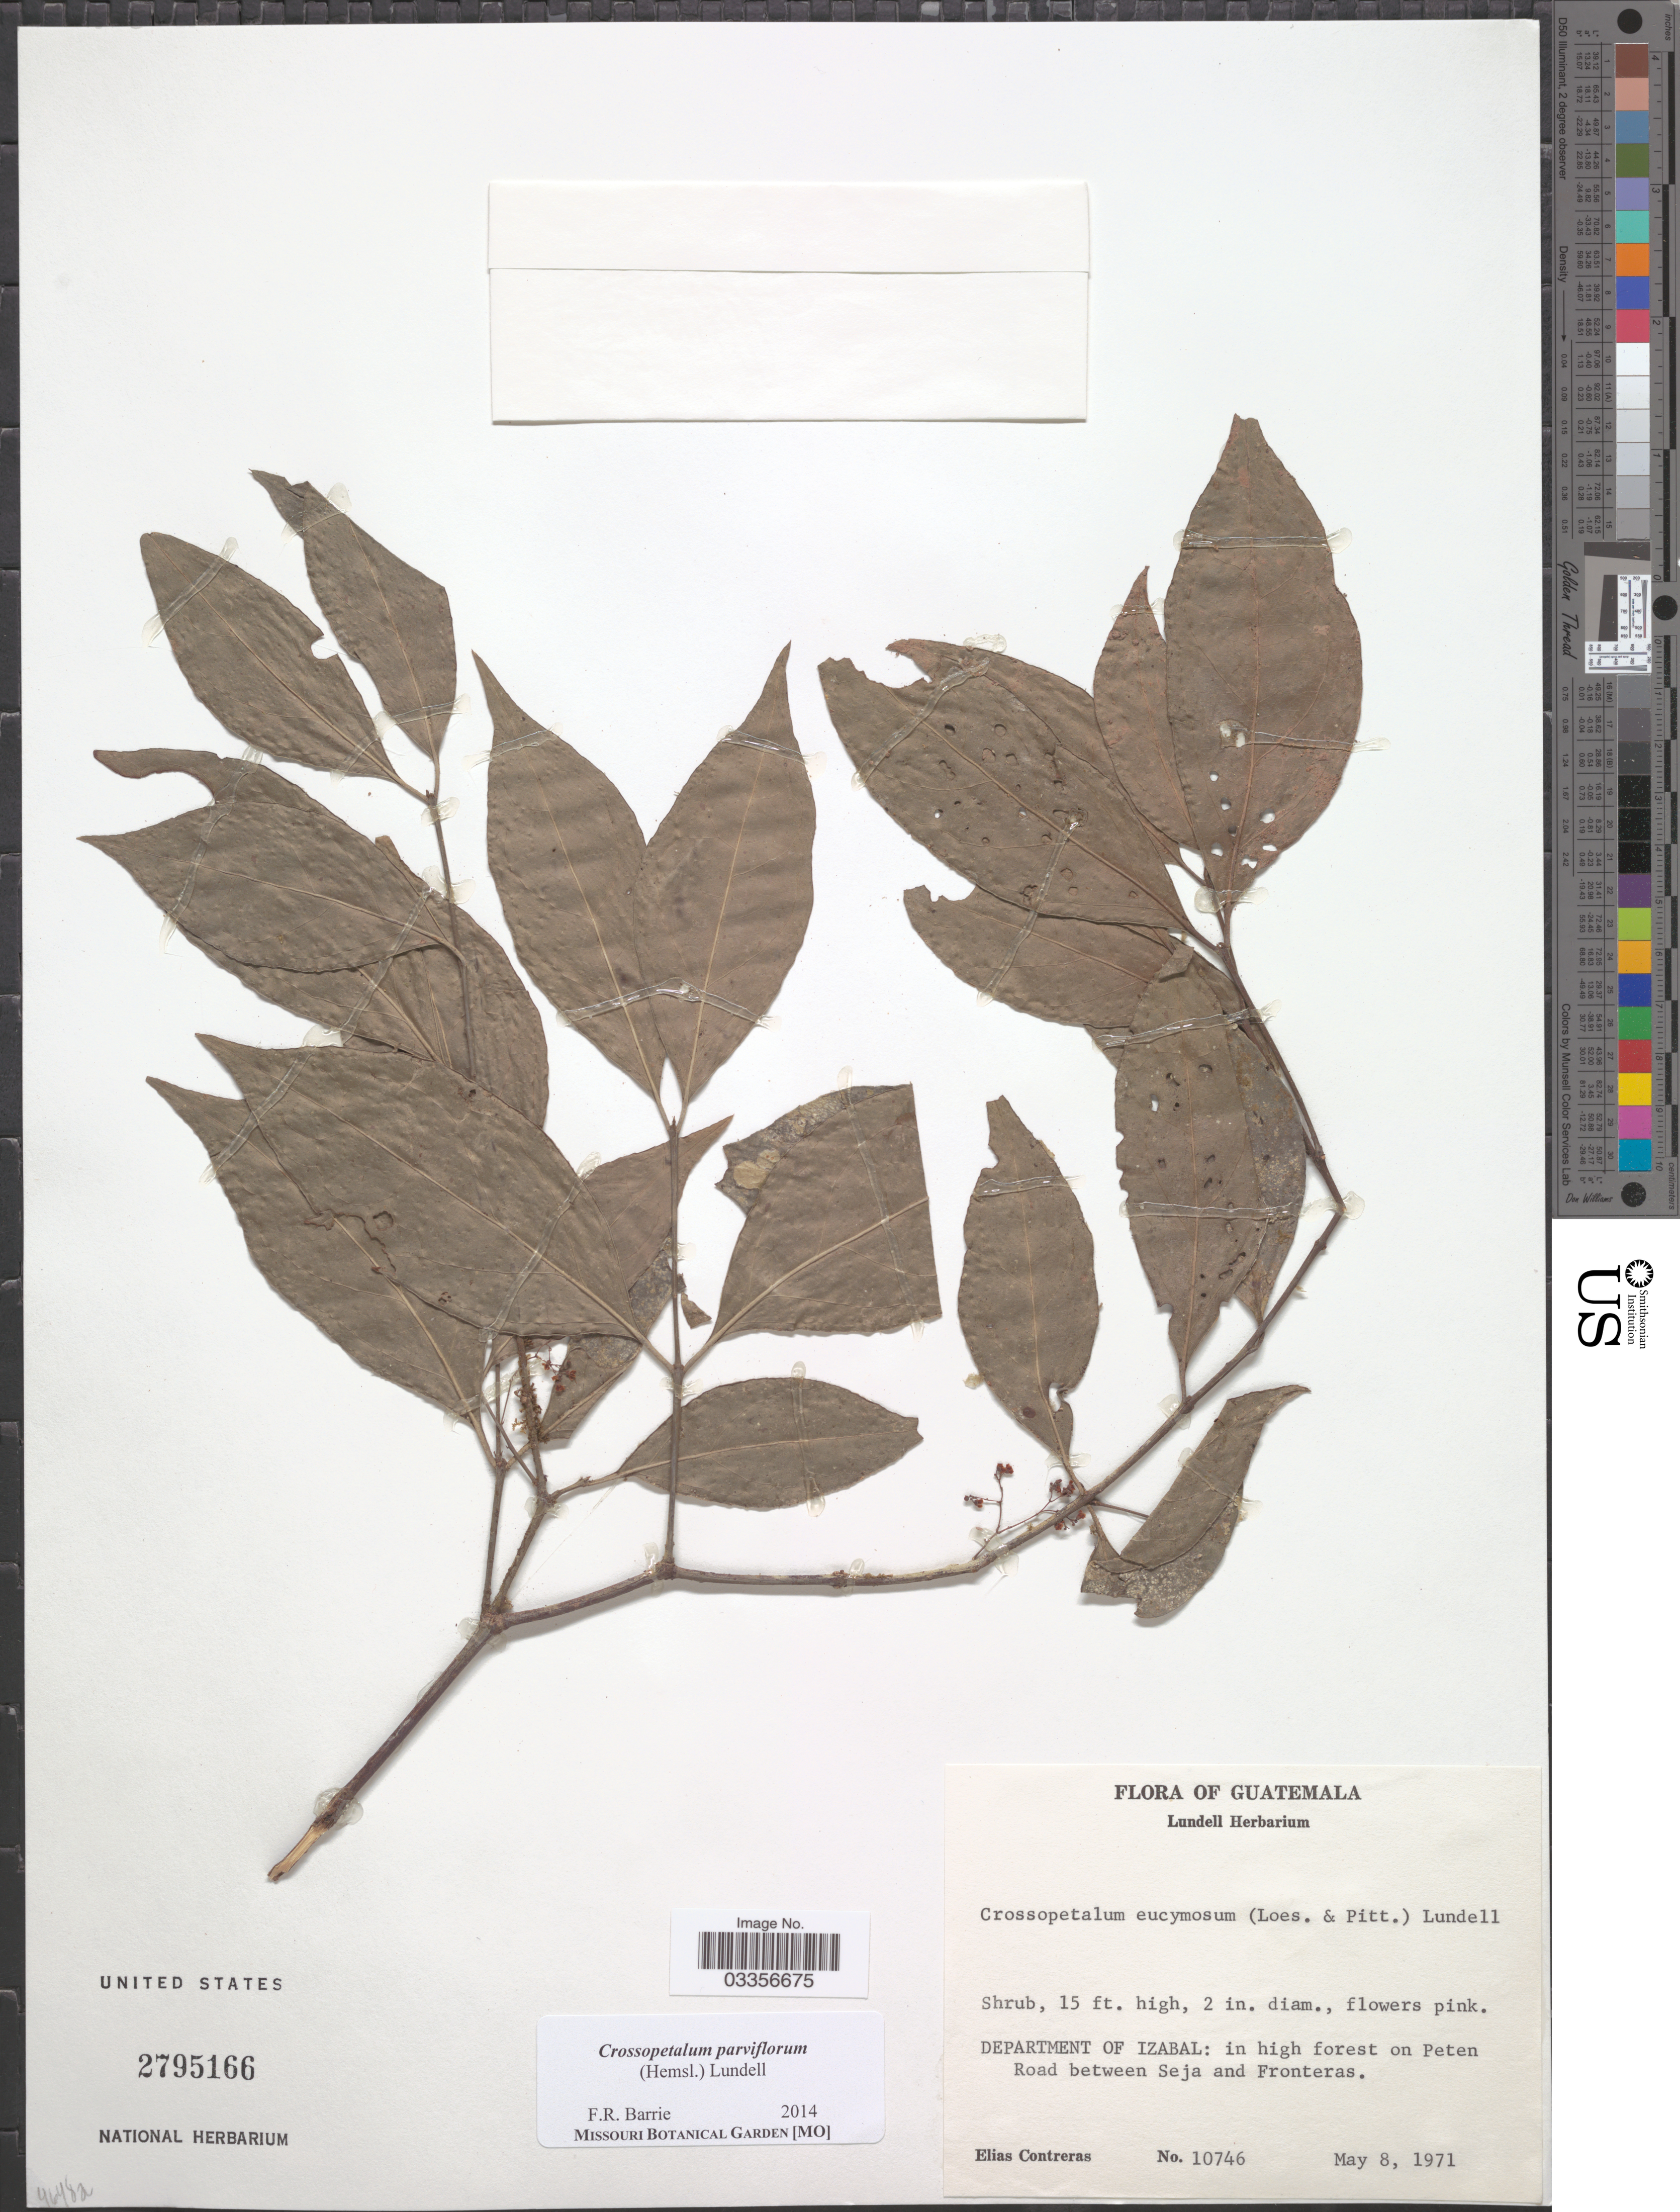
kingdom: Plantae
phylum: Tracheophyta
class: Magnoliopsida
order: Celastrales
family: Celastraceae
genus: Crossopetalum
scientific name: Crossopetalum parviflorum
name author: L.O. Williams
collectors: E. Contreras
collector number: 10746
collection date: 1971-05-08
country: Guatemala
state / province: Izabal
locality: Department of Izabal: in high forest on Peten Road between Seja and Fronteras.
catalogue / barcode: US 2795166